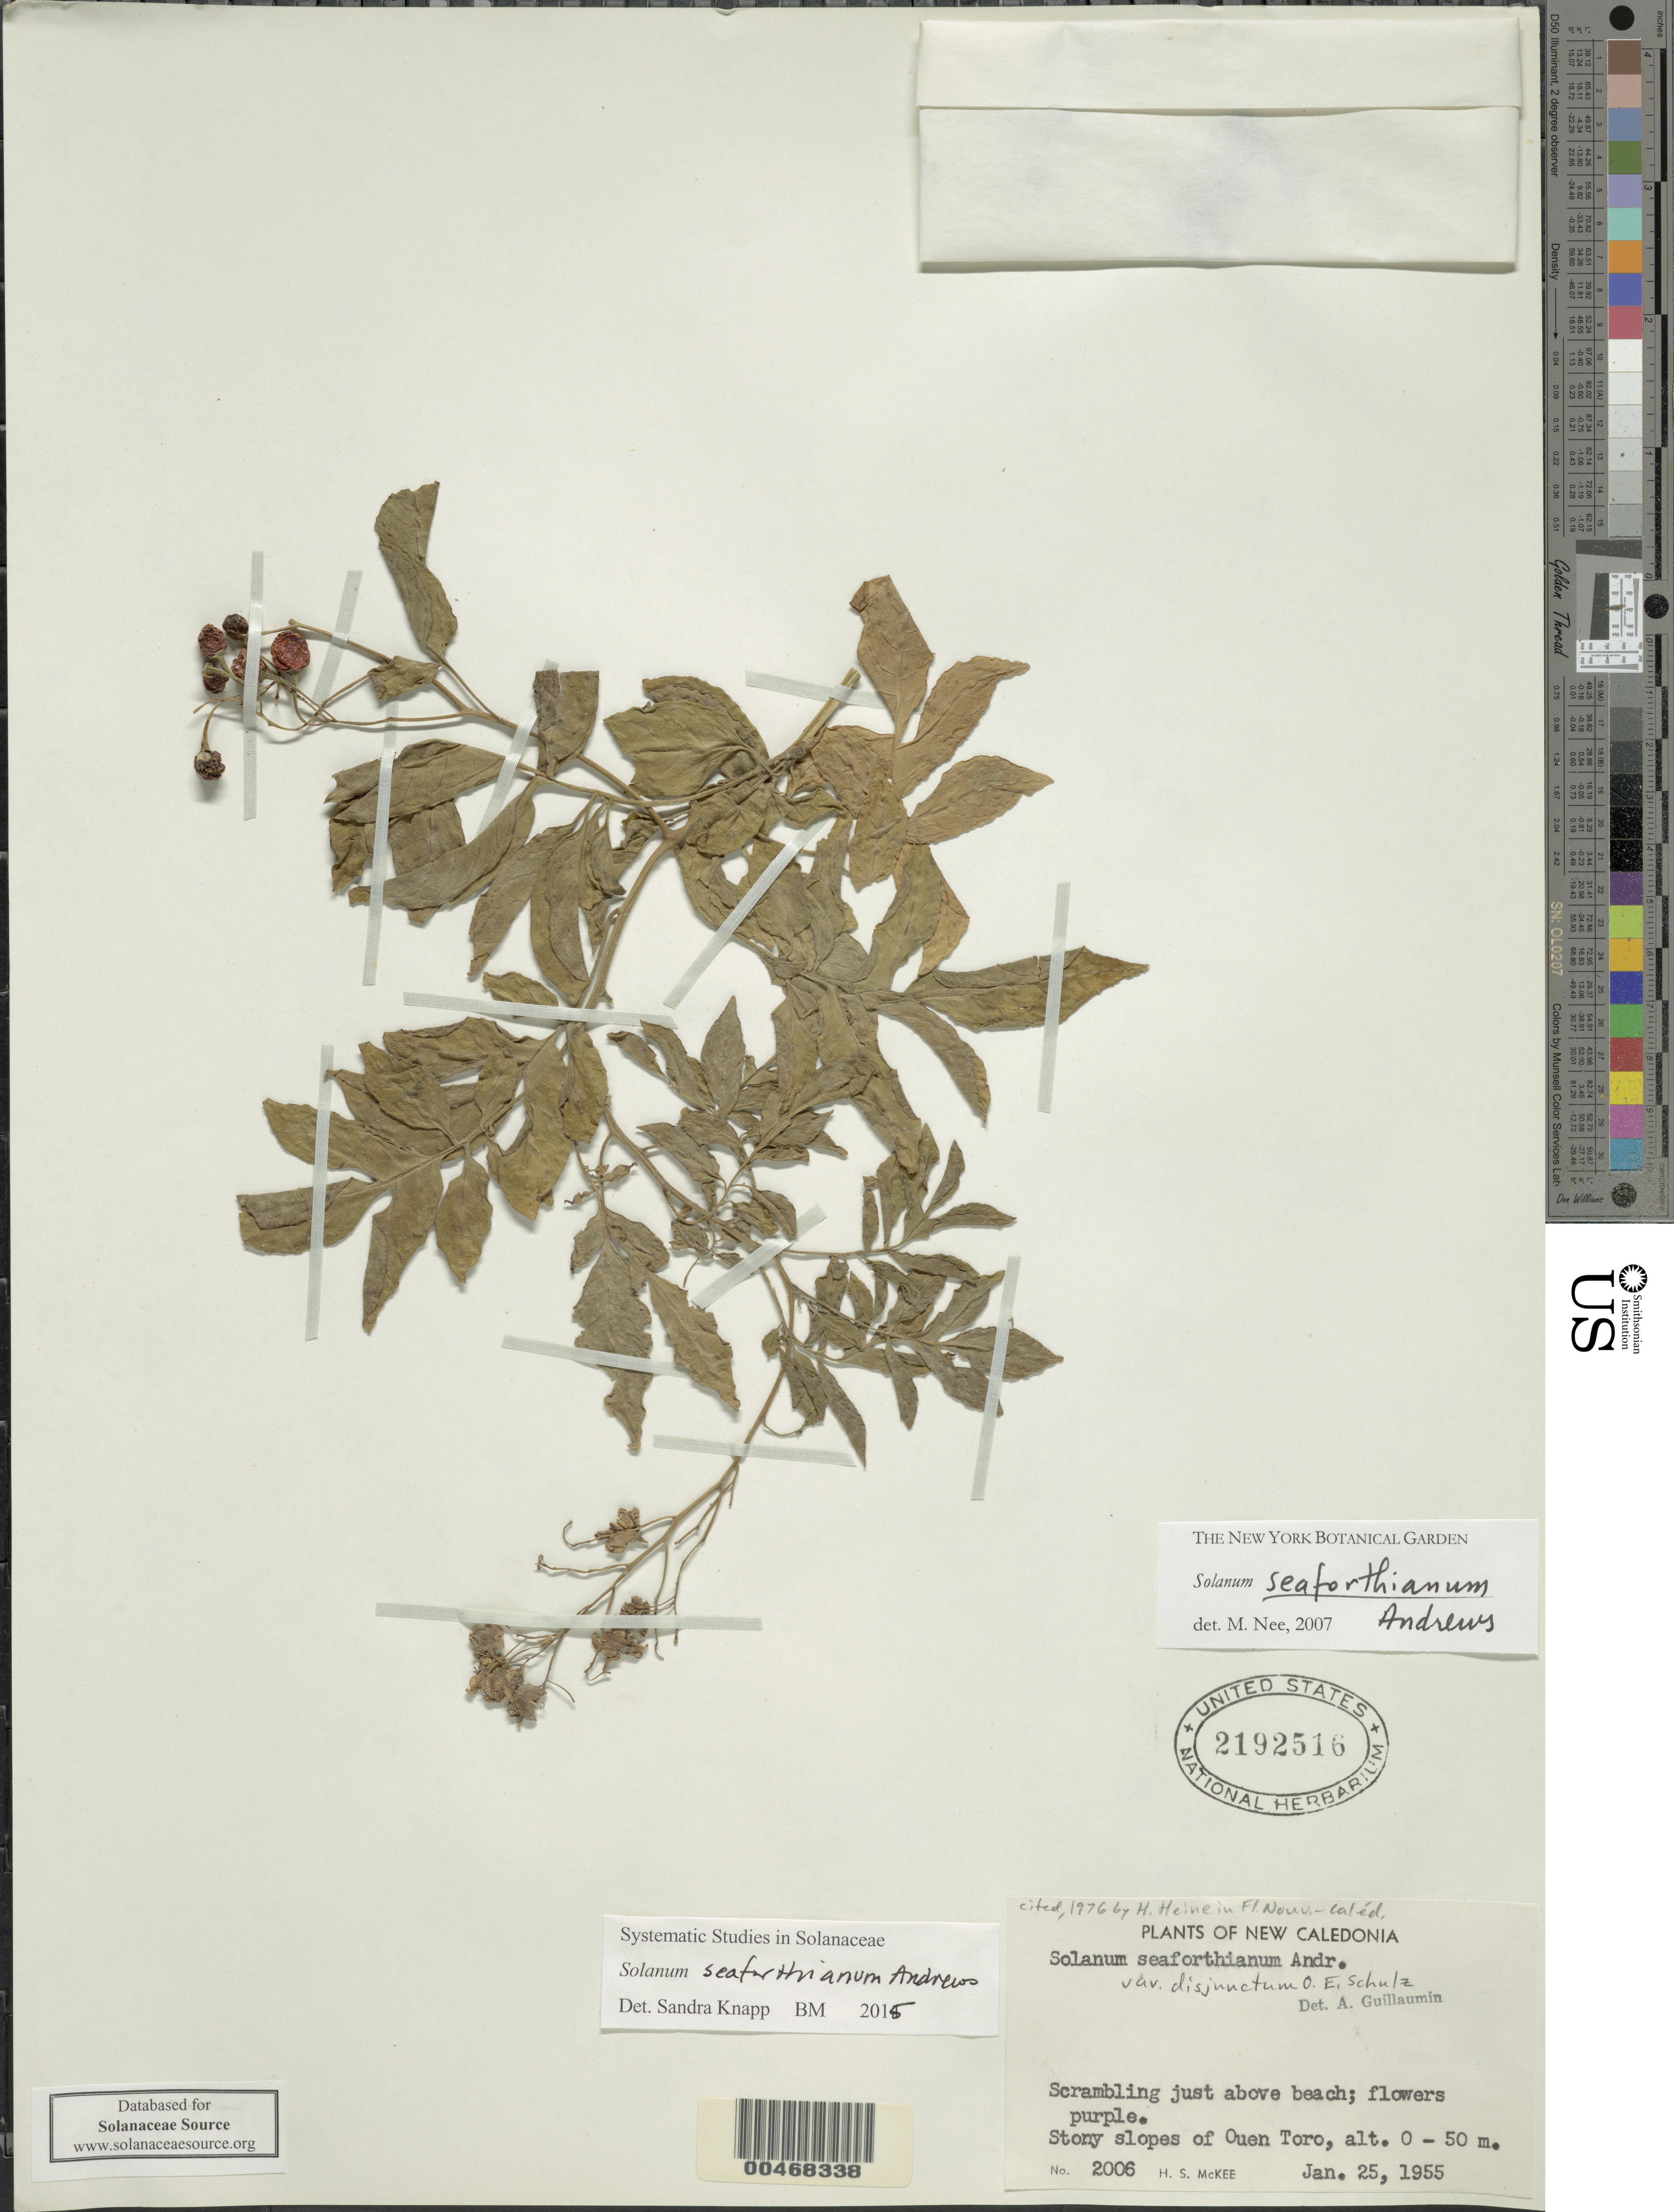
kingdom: Plantae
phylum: Tracheophyta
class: Magnoliopsida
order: Solanales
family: Solanaceae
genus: Solanum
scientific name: Solanum seaforthianum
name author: Andrews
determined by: Nee, Michael H.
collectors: H. S. MacKee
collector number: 2006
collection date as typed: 25 Jan 1955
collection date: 1955-01-25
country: New Caledonia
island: New Caledonia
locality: Ouen toro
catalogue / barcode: US 2192516